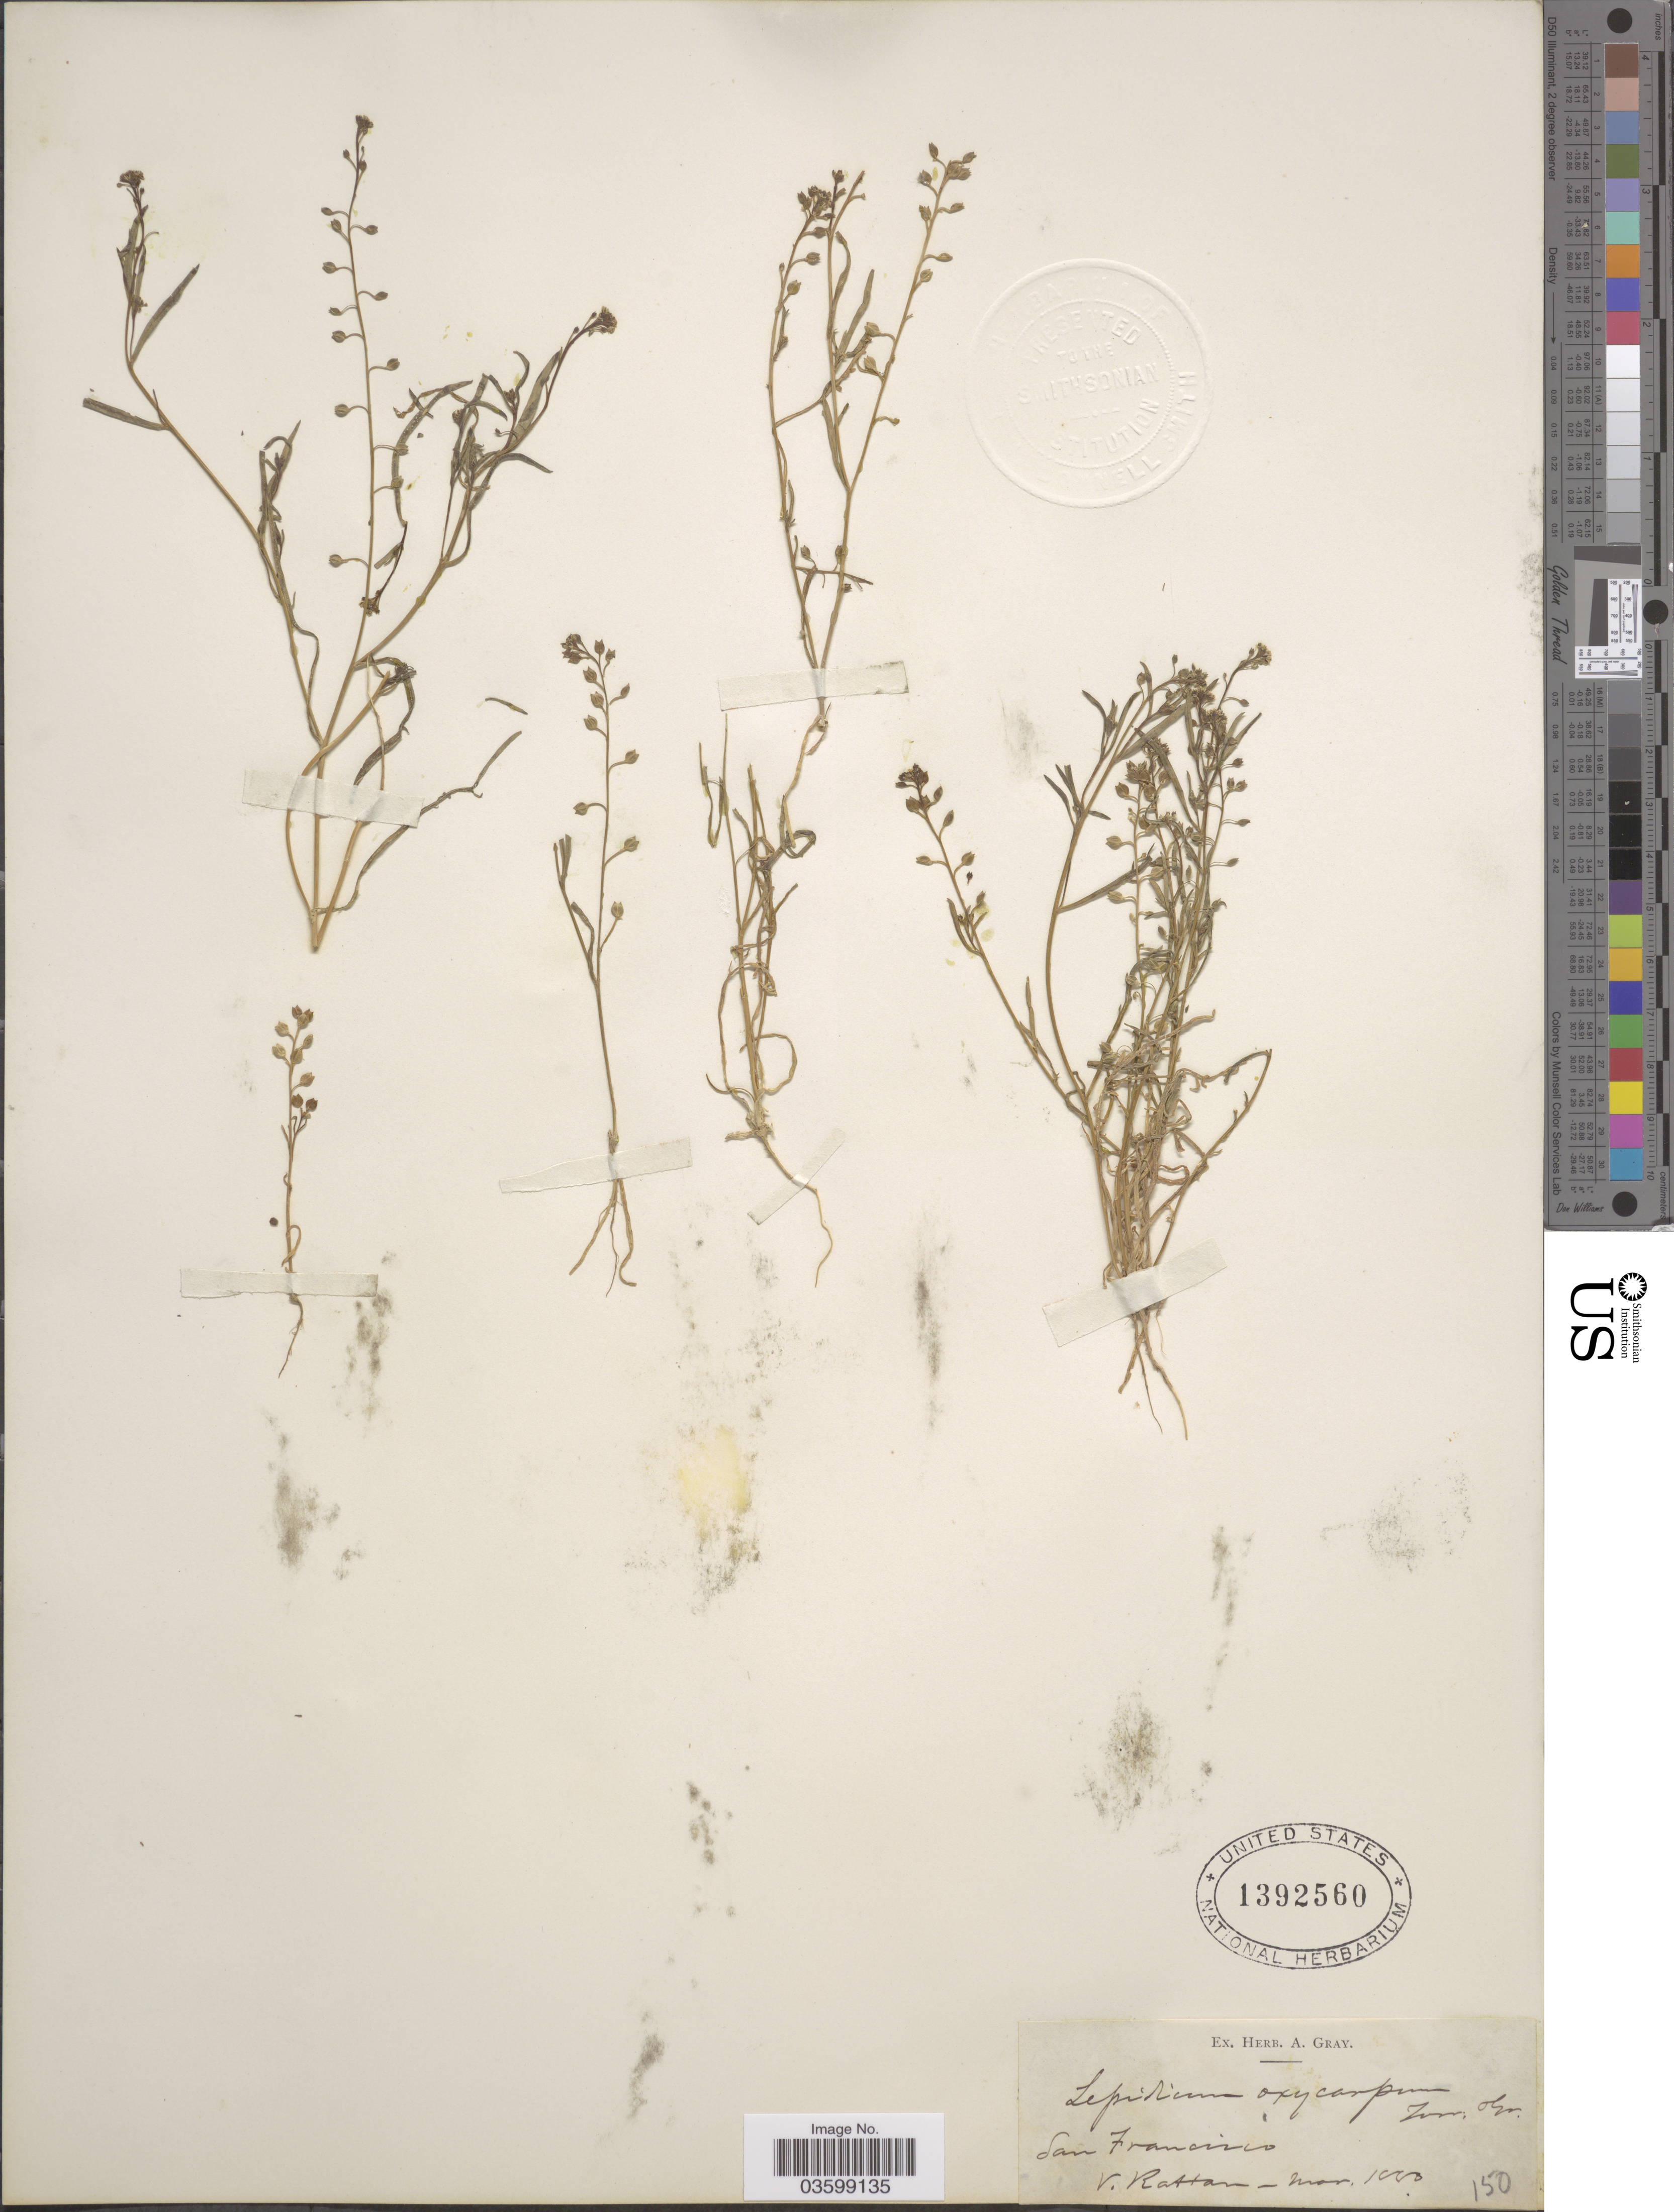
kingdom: Plantae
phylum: Tracheophyta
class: Magnoliopsida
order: Brassicales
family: Brassicaceae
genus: Lepidium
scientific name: Lepidium oxycarpum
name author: Nutt.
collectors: V. Rattan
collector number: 150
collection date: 1880-03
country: United States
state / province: California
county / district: San Francisco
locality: San Francisco.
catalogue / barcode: US 1392560